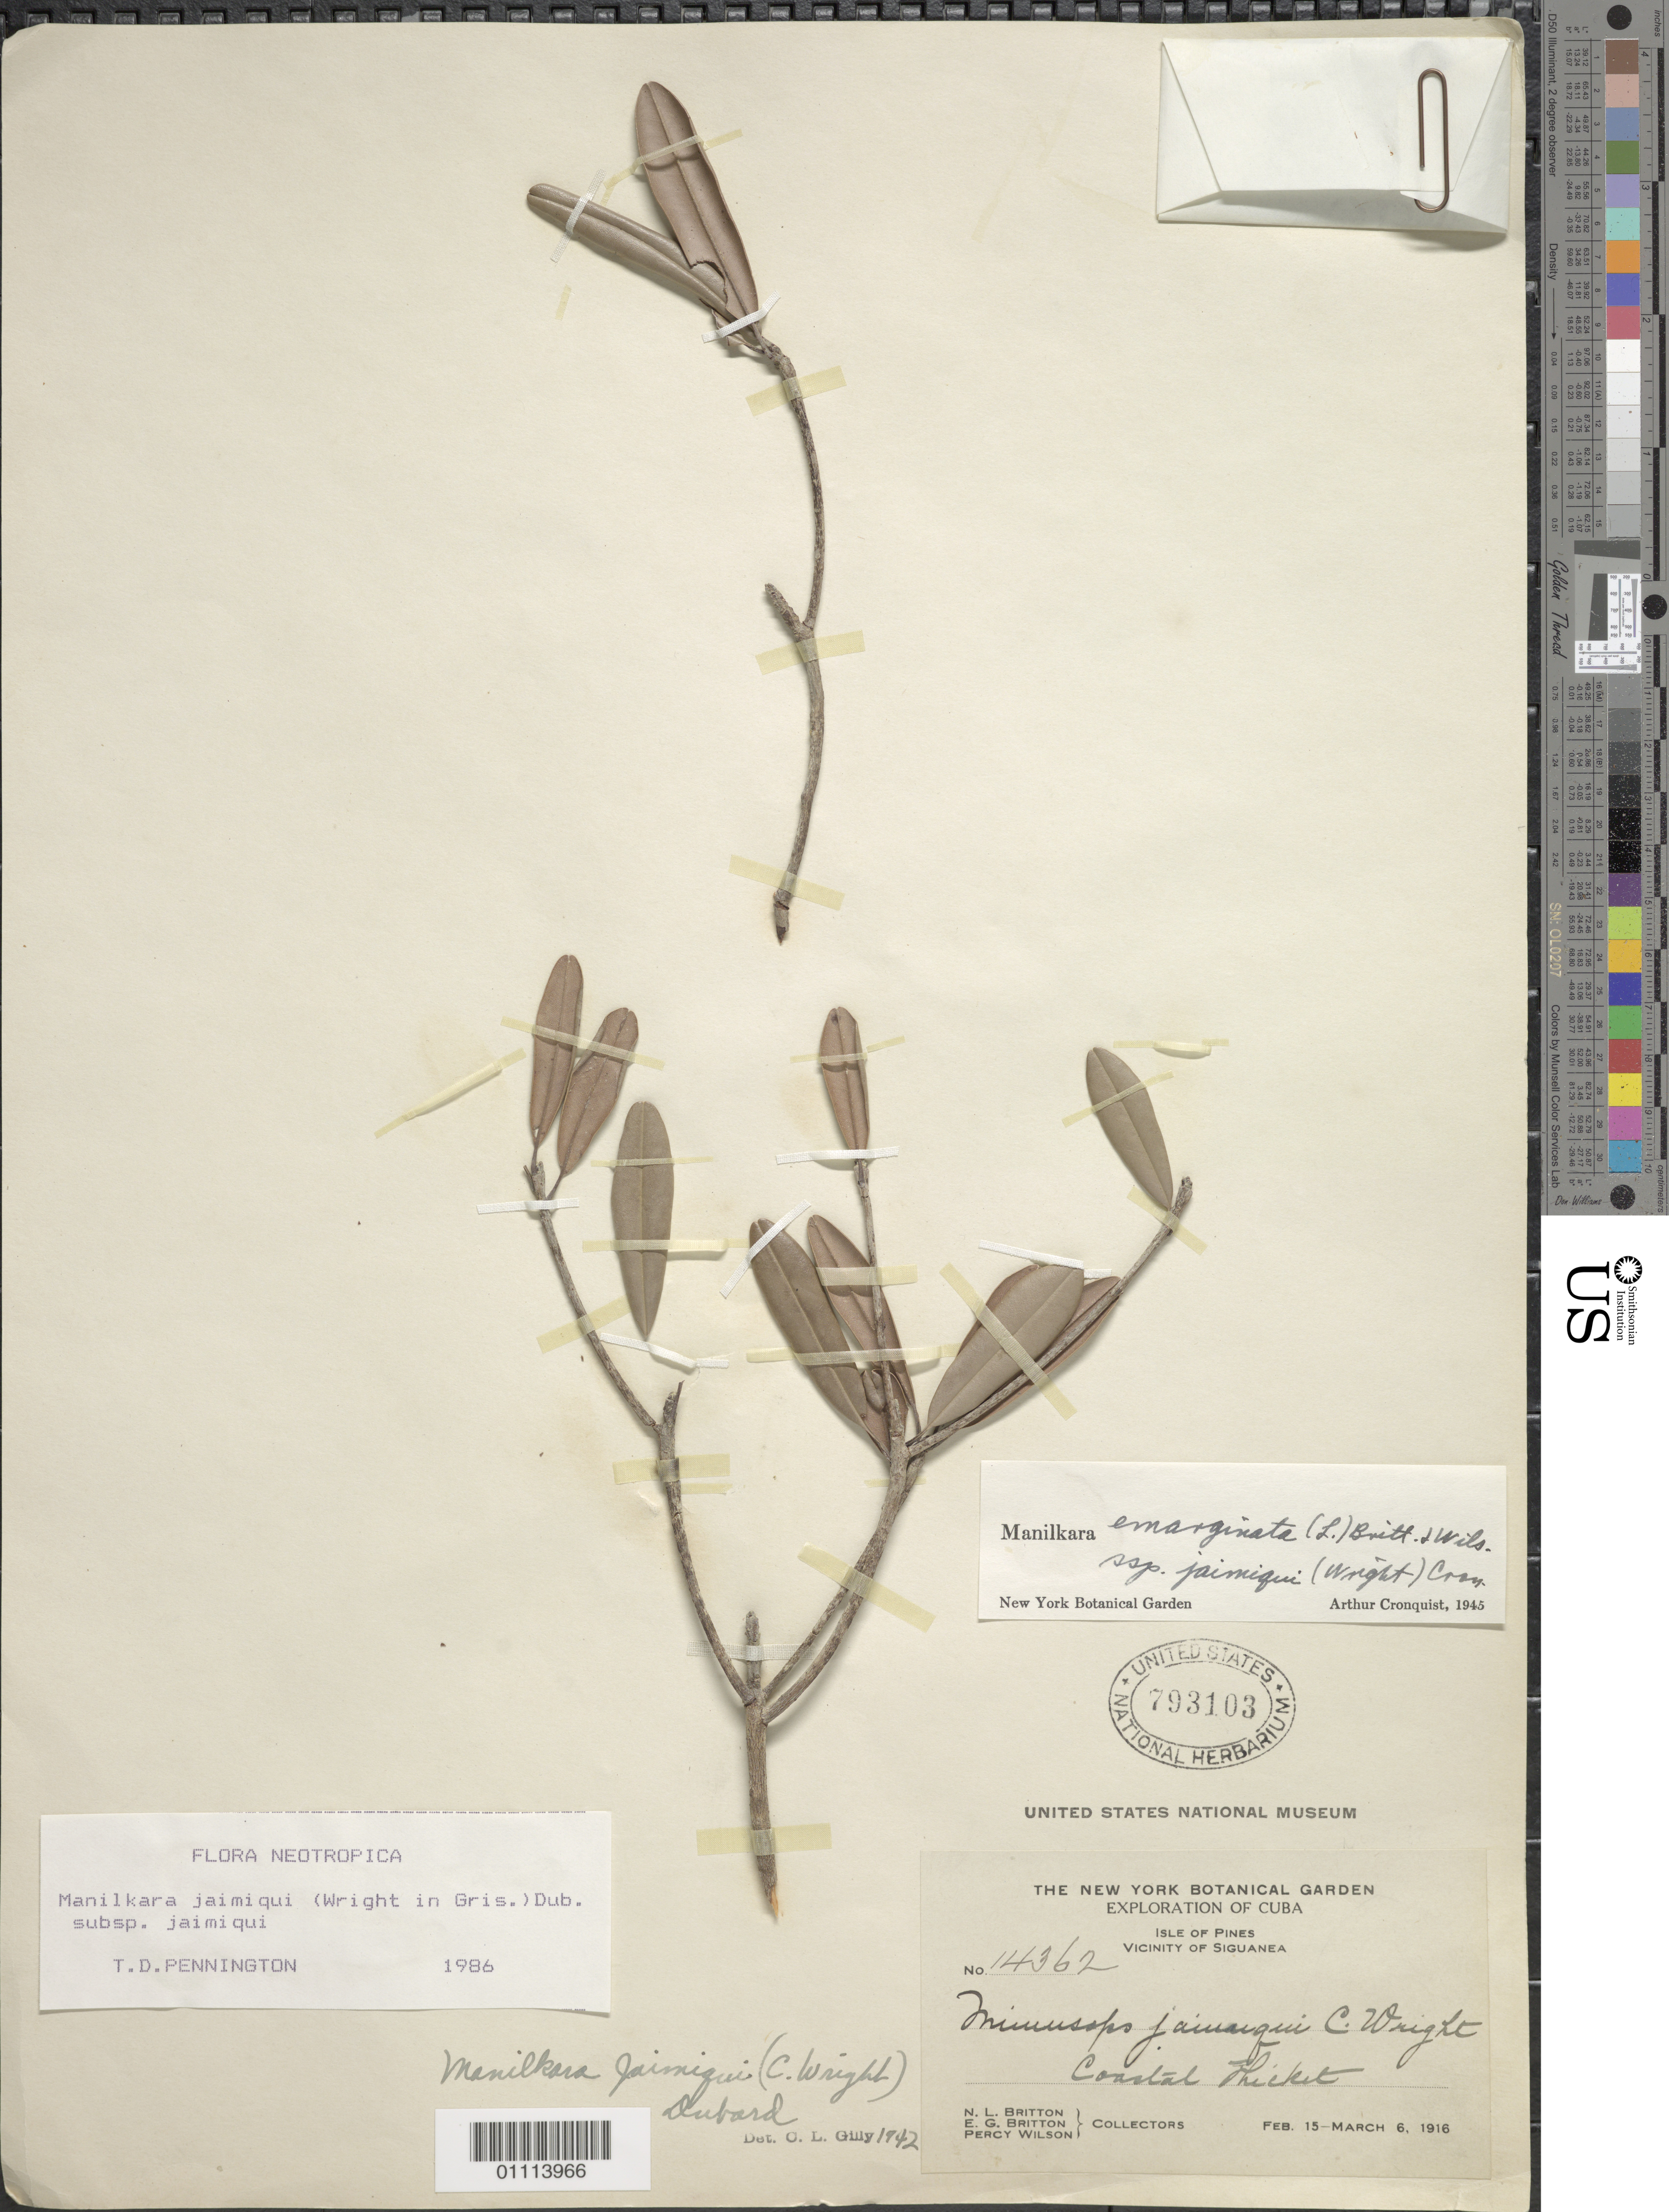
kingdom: Plantae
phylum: Tracheophyta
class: Magnoliopsida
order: Ericales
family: Sapotaceae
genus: Manilkara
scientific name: Manilkara jaimiqui subsp. jaimiqui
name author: (C. Wright ex Griseb.) Dubard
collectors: N. Britton, E. G. Britton & P. Wilson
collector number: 14362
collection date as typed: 15 Feb 1916 to 06 Mar 1916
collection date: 1916-02-15/1916-03-06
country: Cuba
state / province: Isla de La Juventud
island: Isla de la Juventud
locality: Coastal thicket, Isle of Pines, vicinity of Singuanea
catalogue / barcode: US 793103